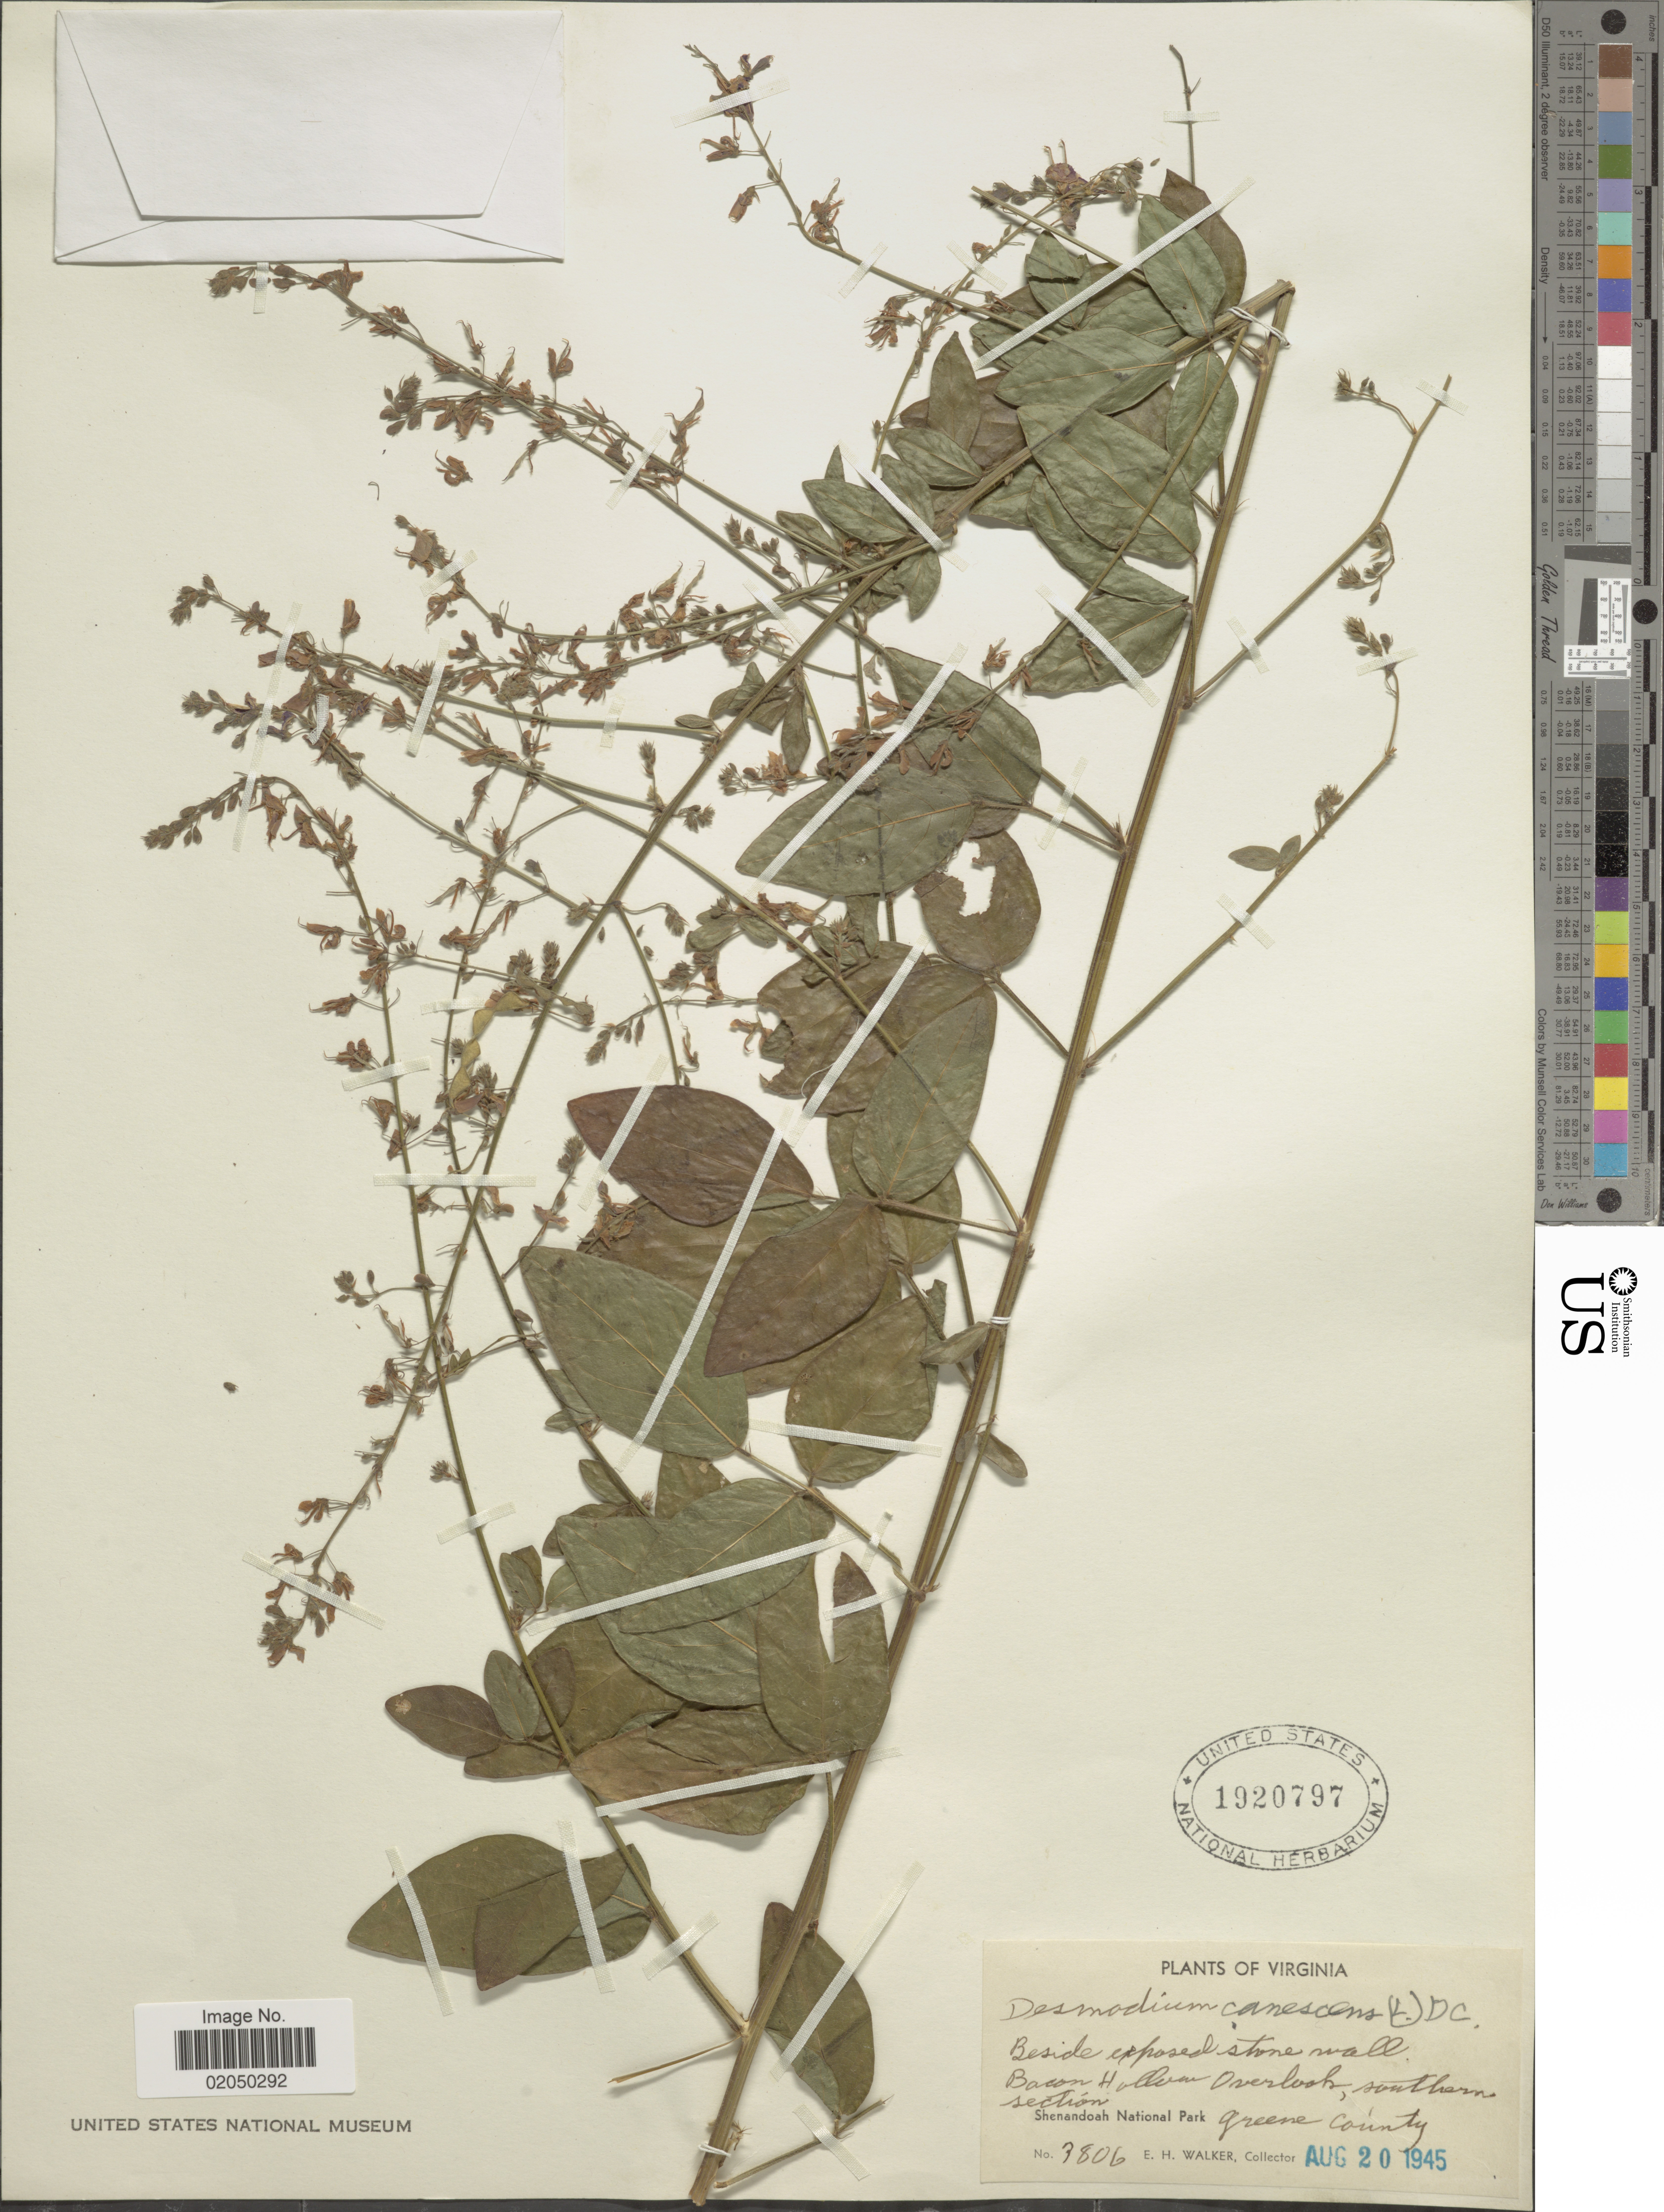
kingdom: Plantae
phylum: Tracheophyta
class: Magnoliopsida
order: Fabales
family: Fabaceae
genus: Desmodium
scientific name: Desmodium canescens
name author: (L.) DC.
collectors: E. H. Walker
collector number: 3806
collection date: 1945-08-20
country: United States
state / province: Virginia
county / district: Greene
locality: Beside exposed stone wall, Bacon Hollow Overlook, southern section, Shenandoah National Park, Greene County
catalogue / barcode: US 1920797